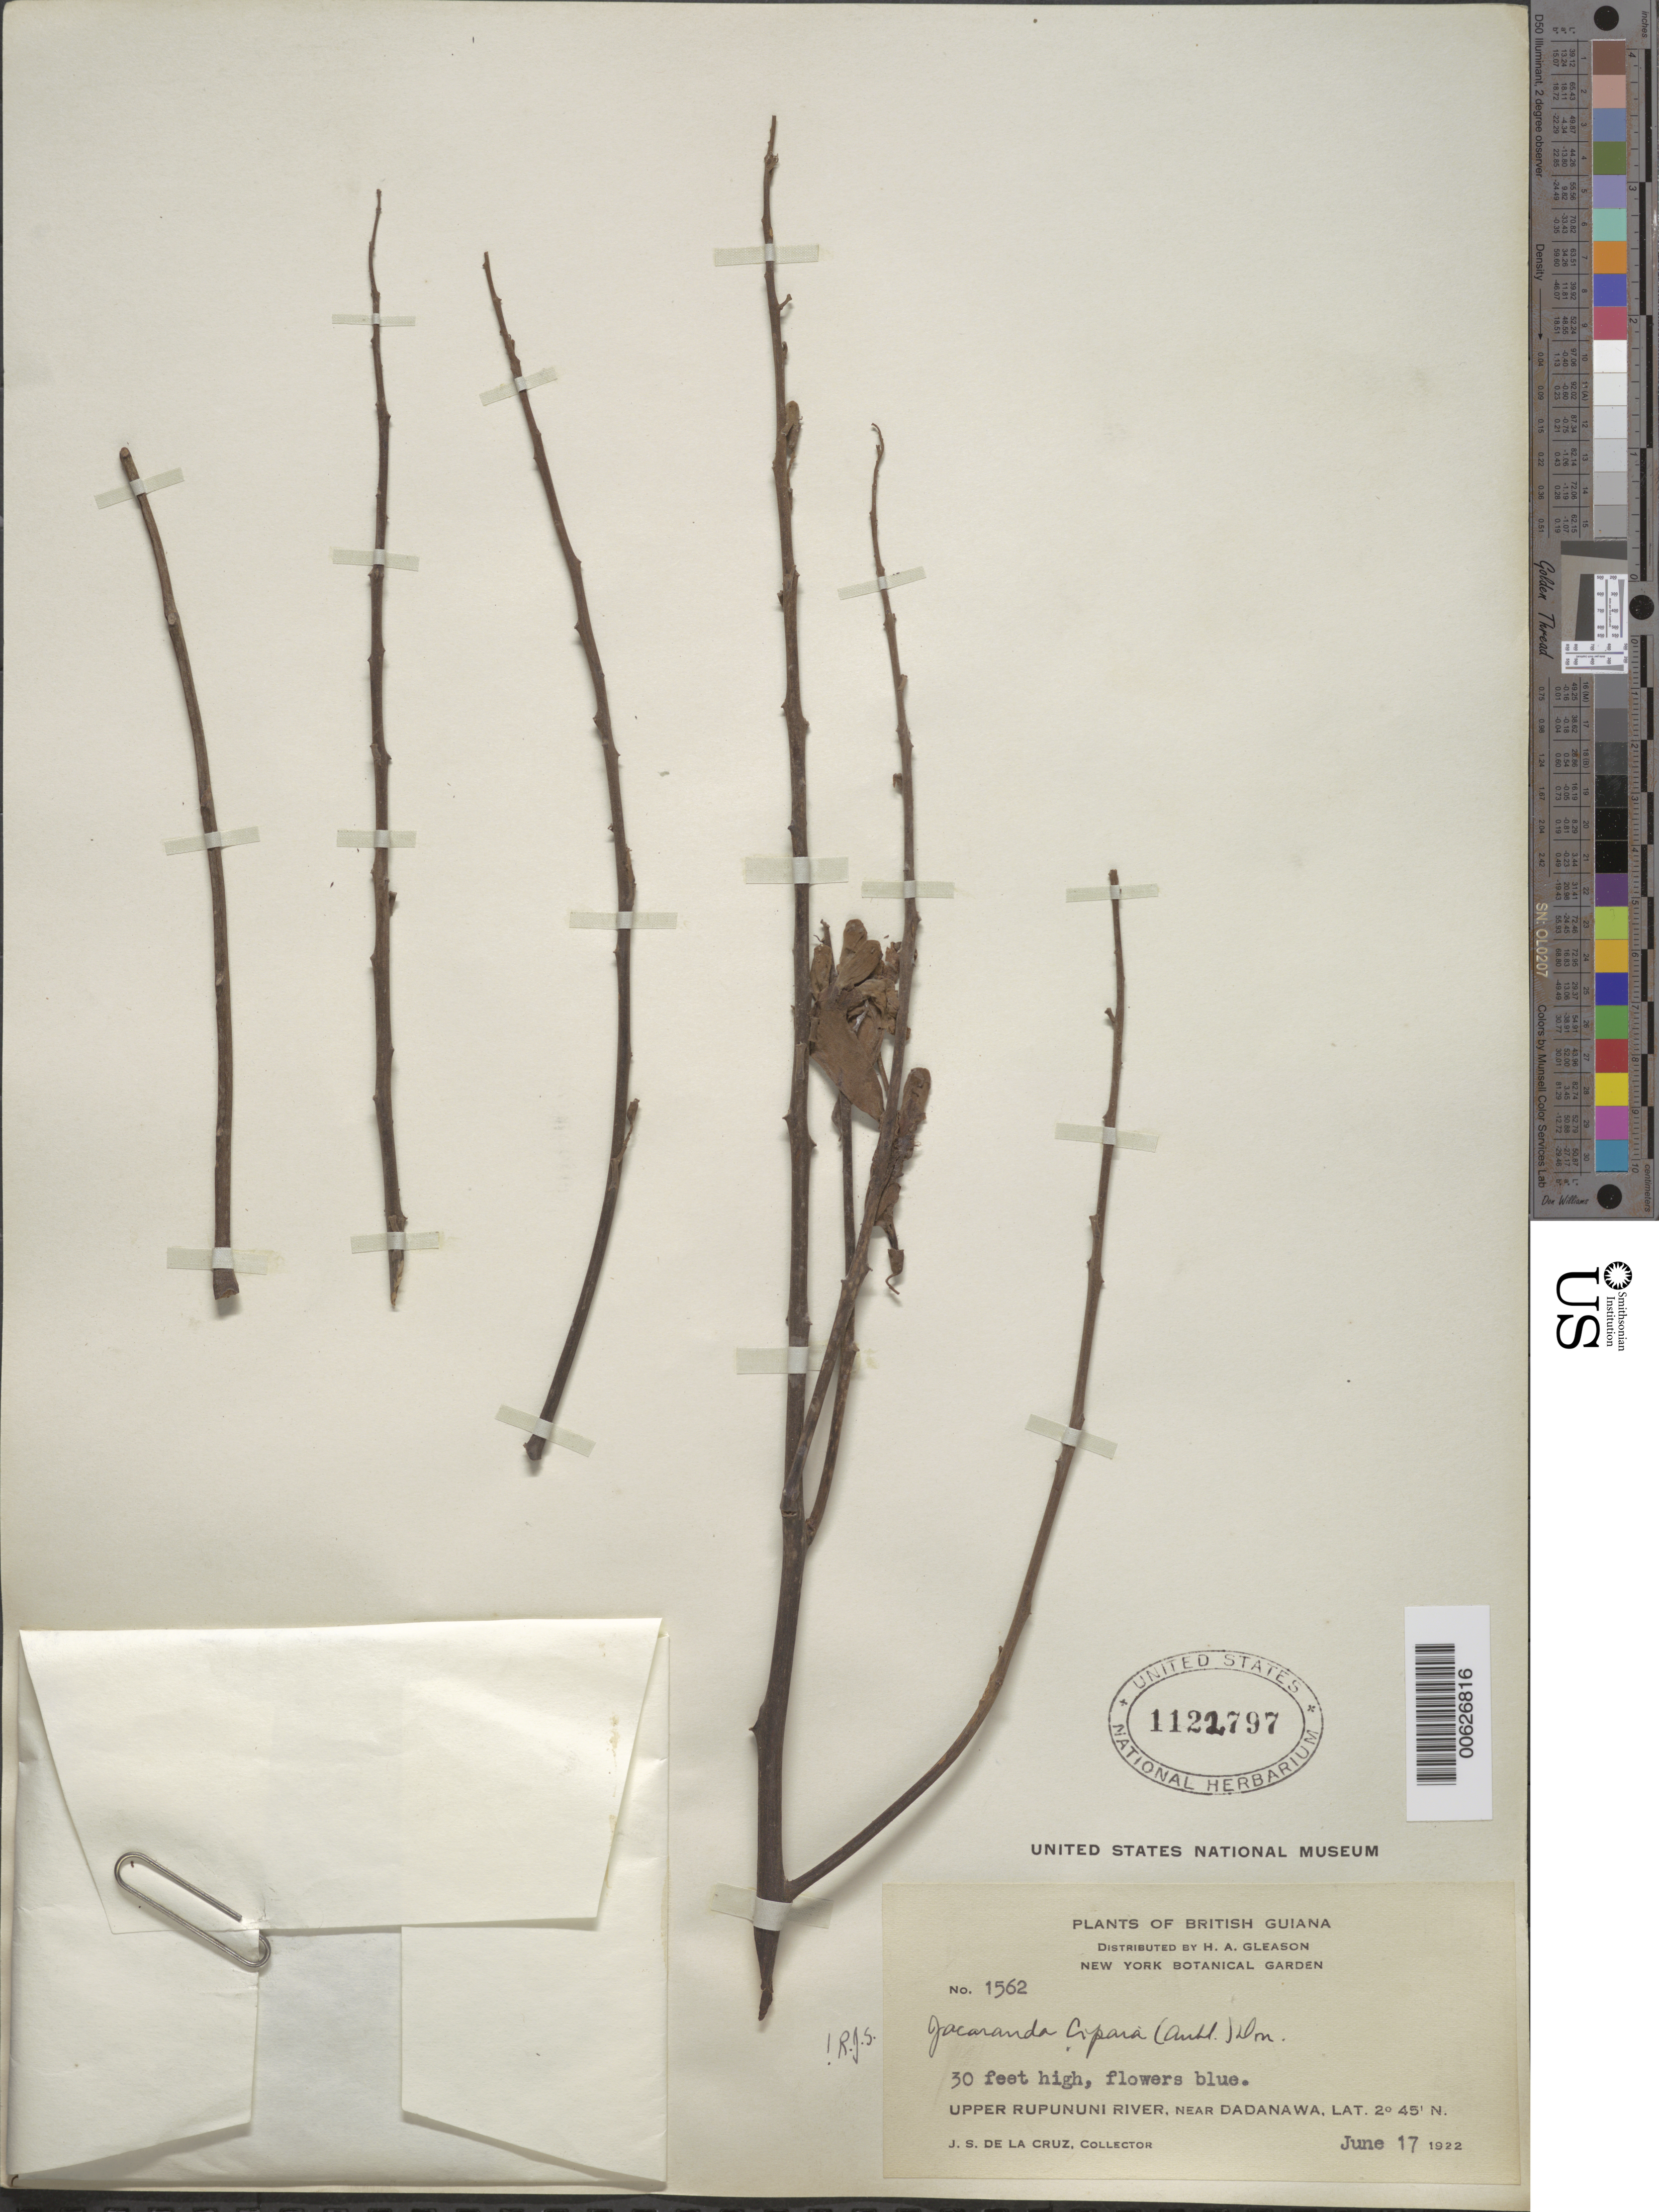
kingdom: Plantae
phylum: Tracheophyta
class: Magnoliopsida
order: Lamiales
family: Bignoniaceae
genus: Jacaranda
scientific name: Jacaranda copaia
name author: (Aubl.) D. Don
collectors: J. S. de la Cruz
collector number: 1562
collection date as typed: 17-Jun-22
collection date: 1922-06-17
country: Guyana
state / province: U. Takutu-U. Essequibo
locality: Dadanawa, vic., upper Rupununi R.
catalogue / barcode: US 1122797